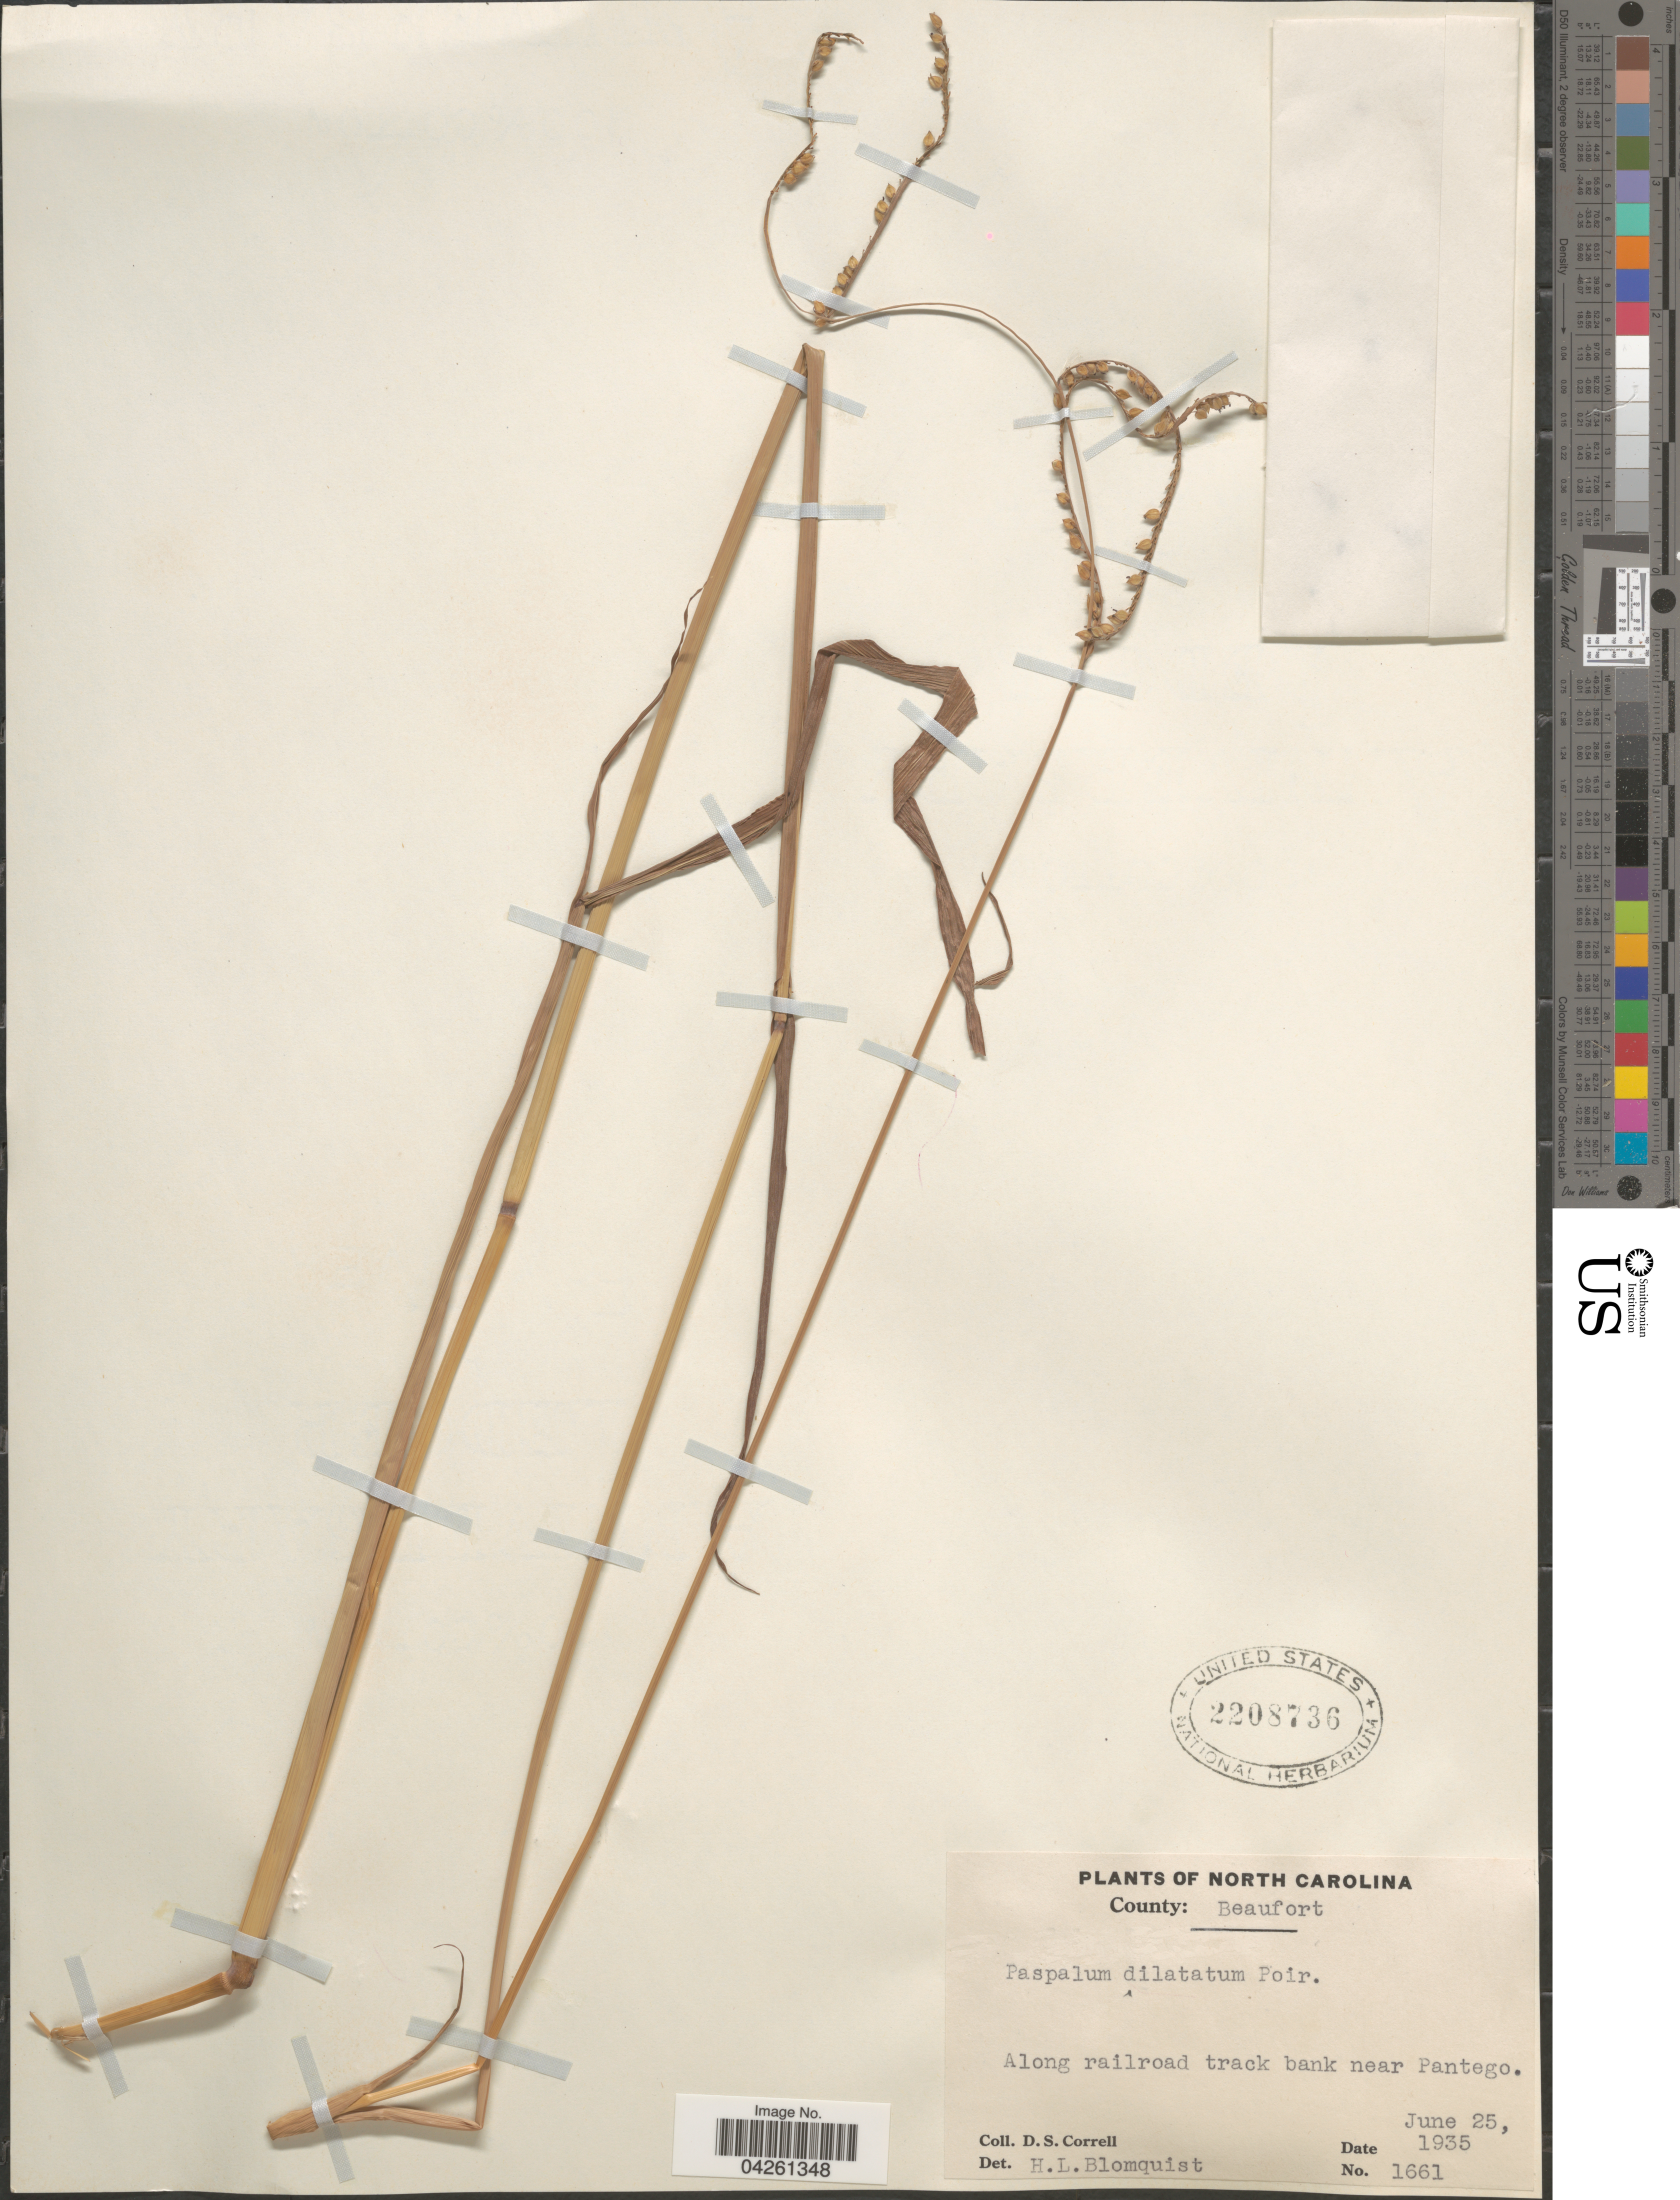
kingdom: Plantae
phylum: Tracheophyta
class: Liliopsida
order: Poales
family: Poaceae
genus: Paspalum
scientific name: Paspalum dilatatum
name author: Poir.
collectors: D. S. Correll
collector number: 1661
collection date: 1935-06-25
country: United States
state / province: North Carolina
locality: County: Beaufort. Along railroad track bank near Pantego.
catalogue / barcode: US 2208736